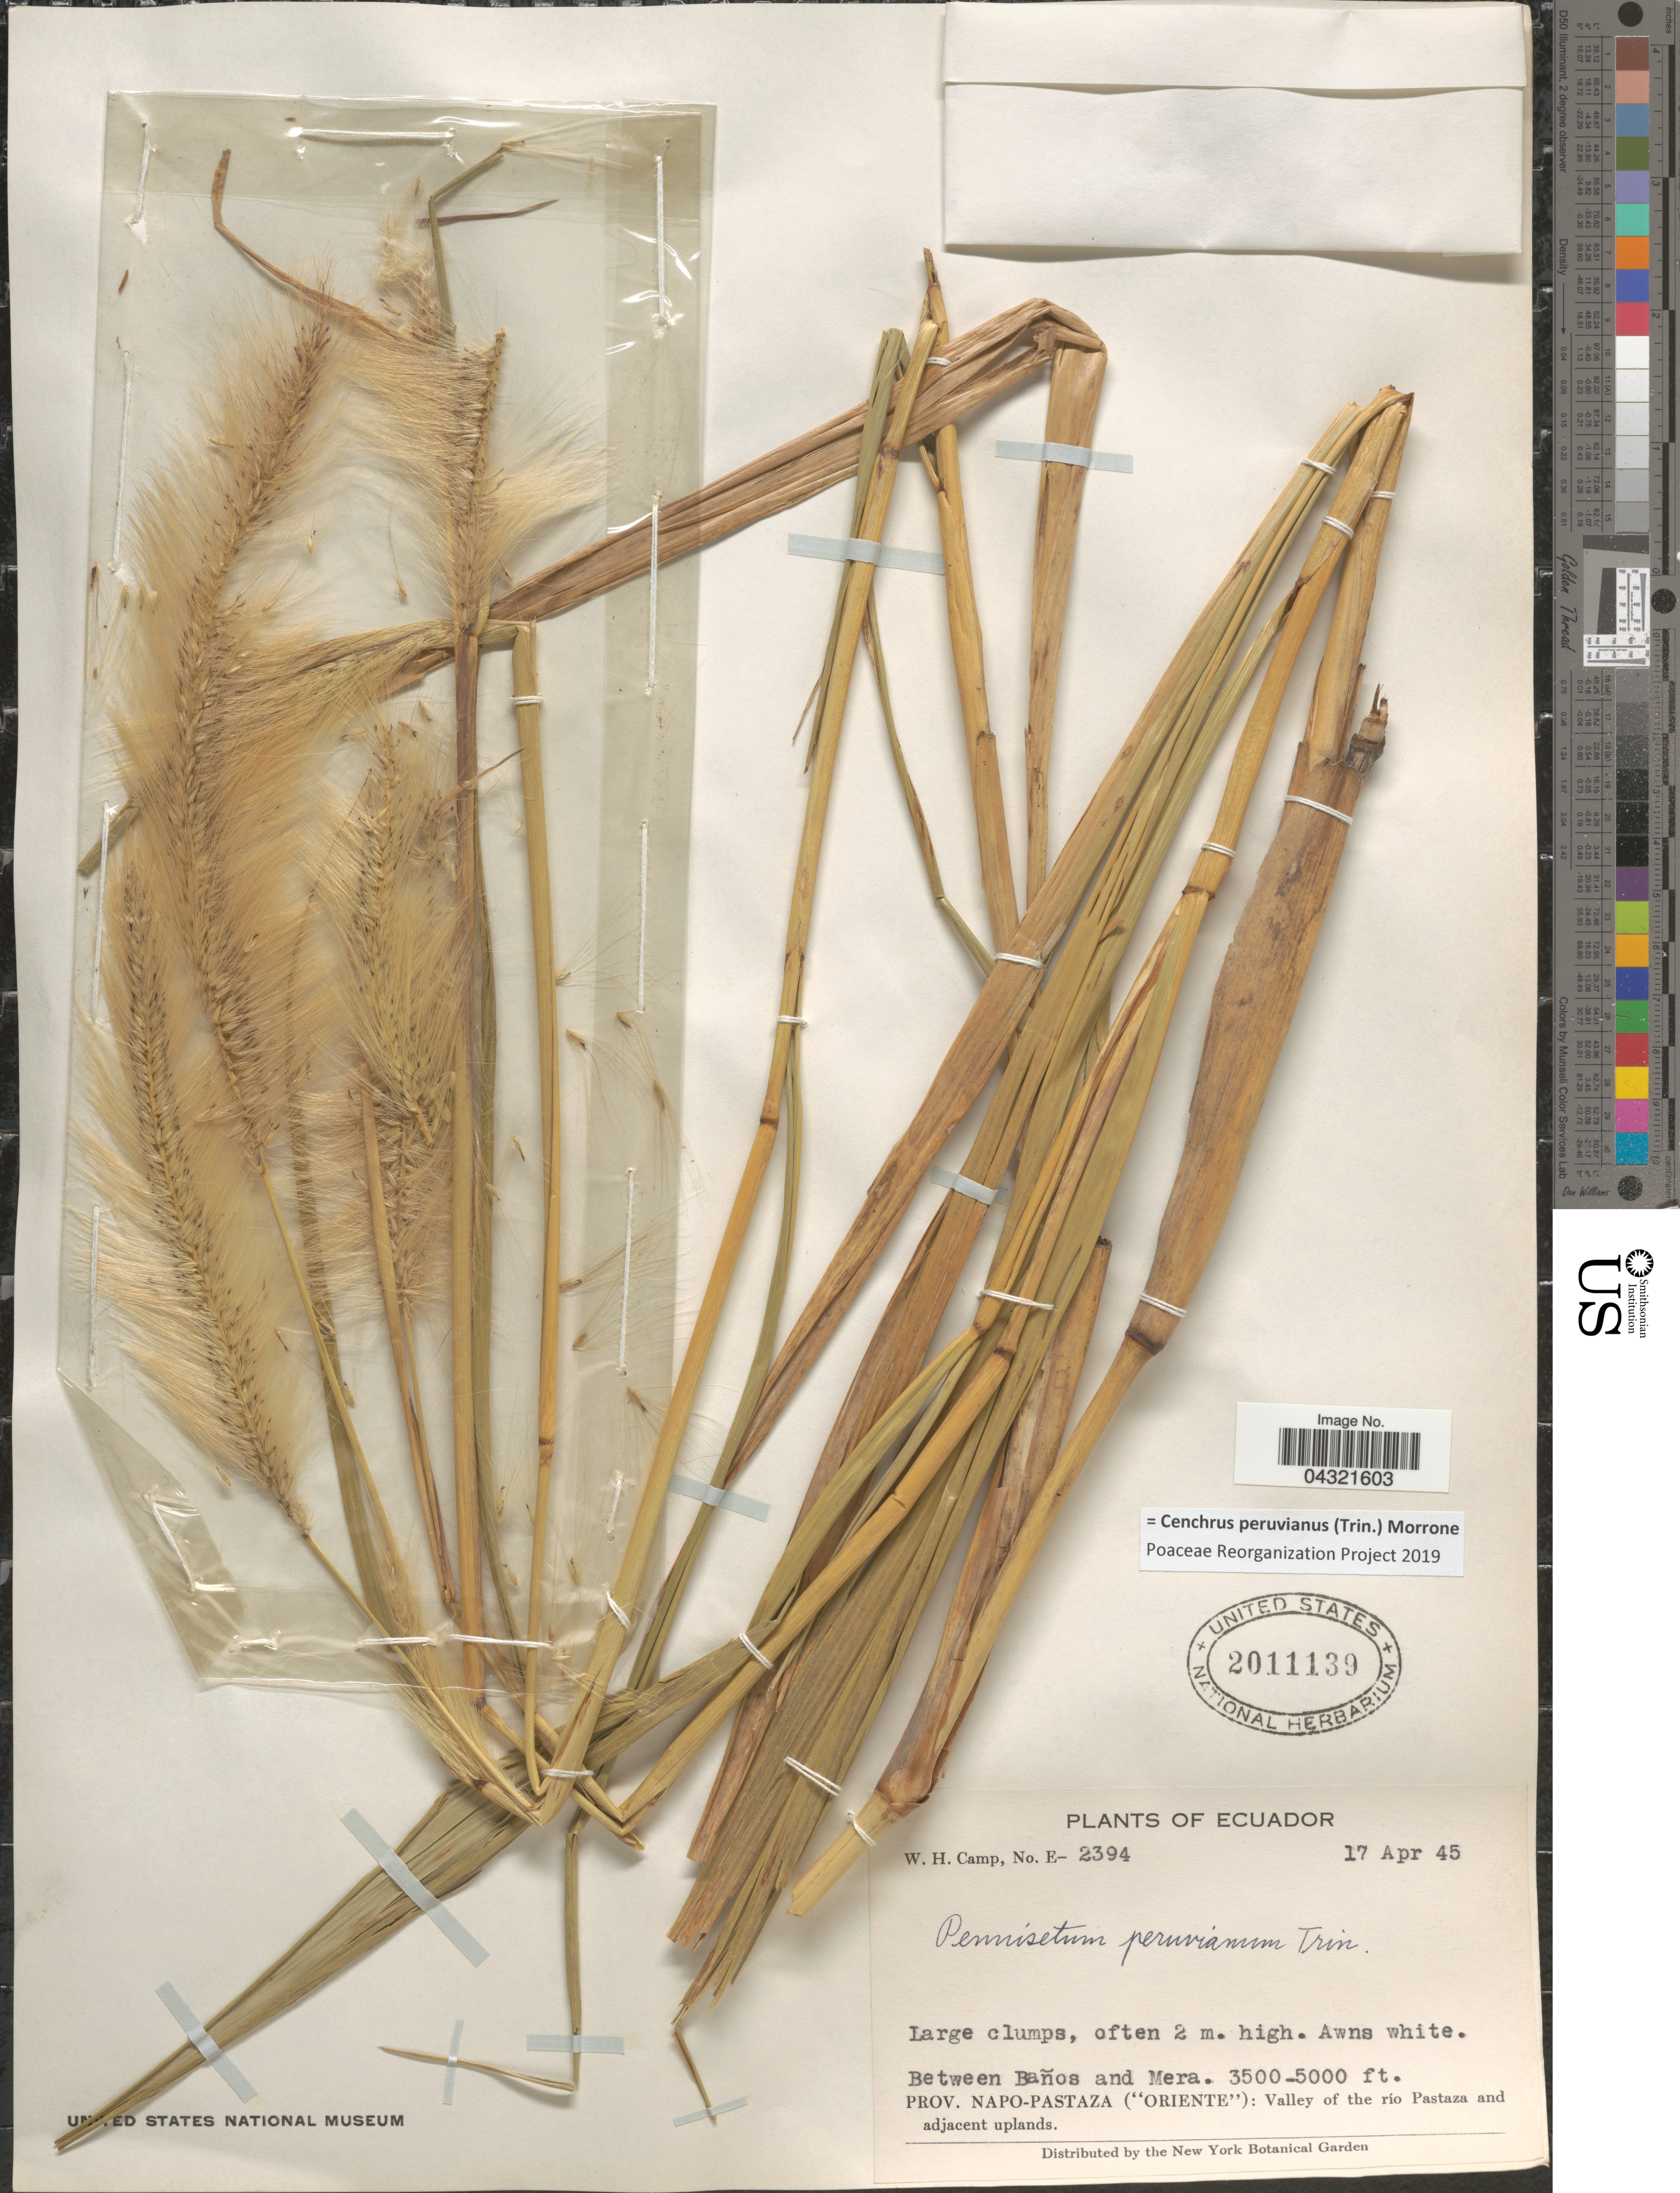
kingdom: Plantae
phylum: Tracheophyta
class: Liliopsida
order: Poales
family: Poaceae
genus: Cenchrus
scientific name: Cenchrus peruvianus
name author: (Trin.) Morrone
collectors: W. H. Camp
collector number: E-2394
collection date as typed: Transcribed d/m/y: 17/4/45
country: Ecuador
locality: Between Baños and Mera. Prov. Napo-Pastaza ("Oriente"): Valley of the río Pastaza and adjacent uplands.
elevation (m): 1067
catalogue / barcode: US 2011139